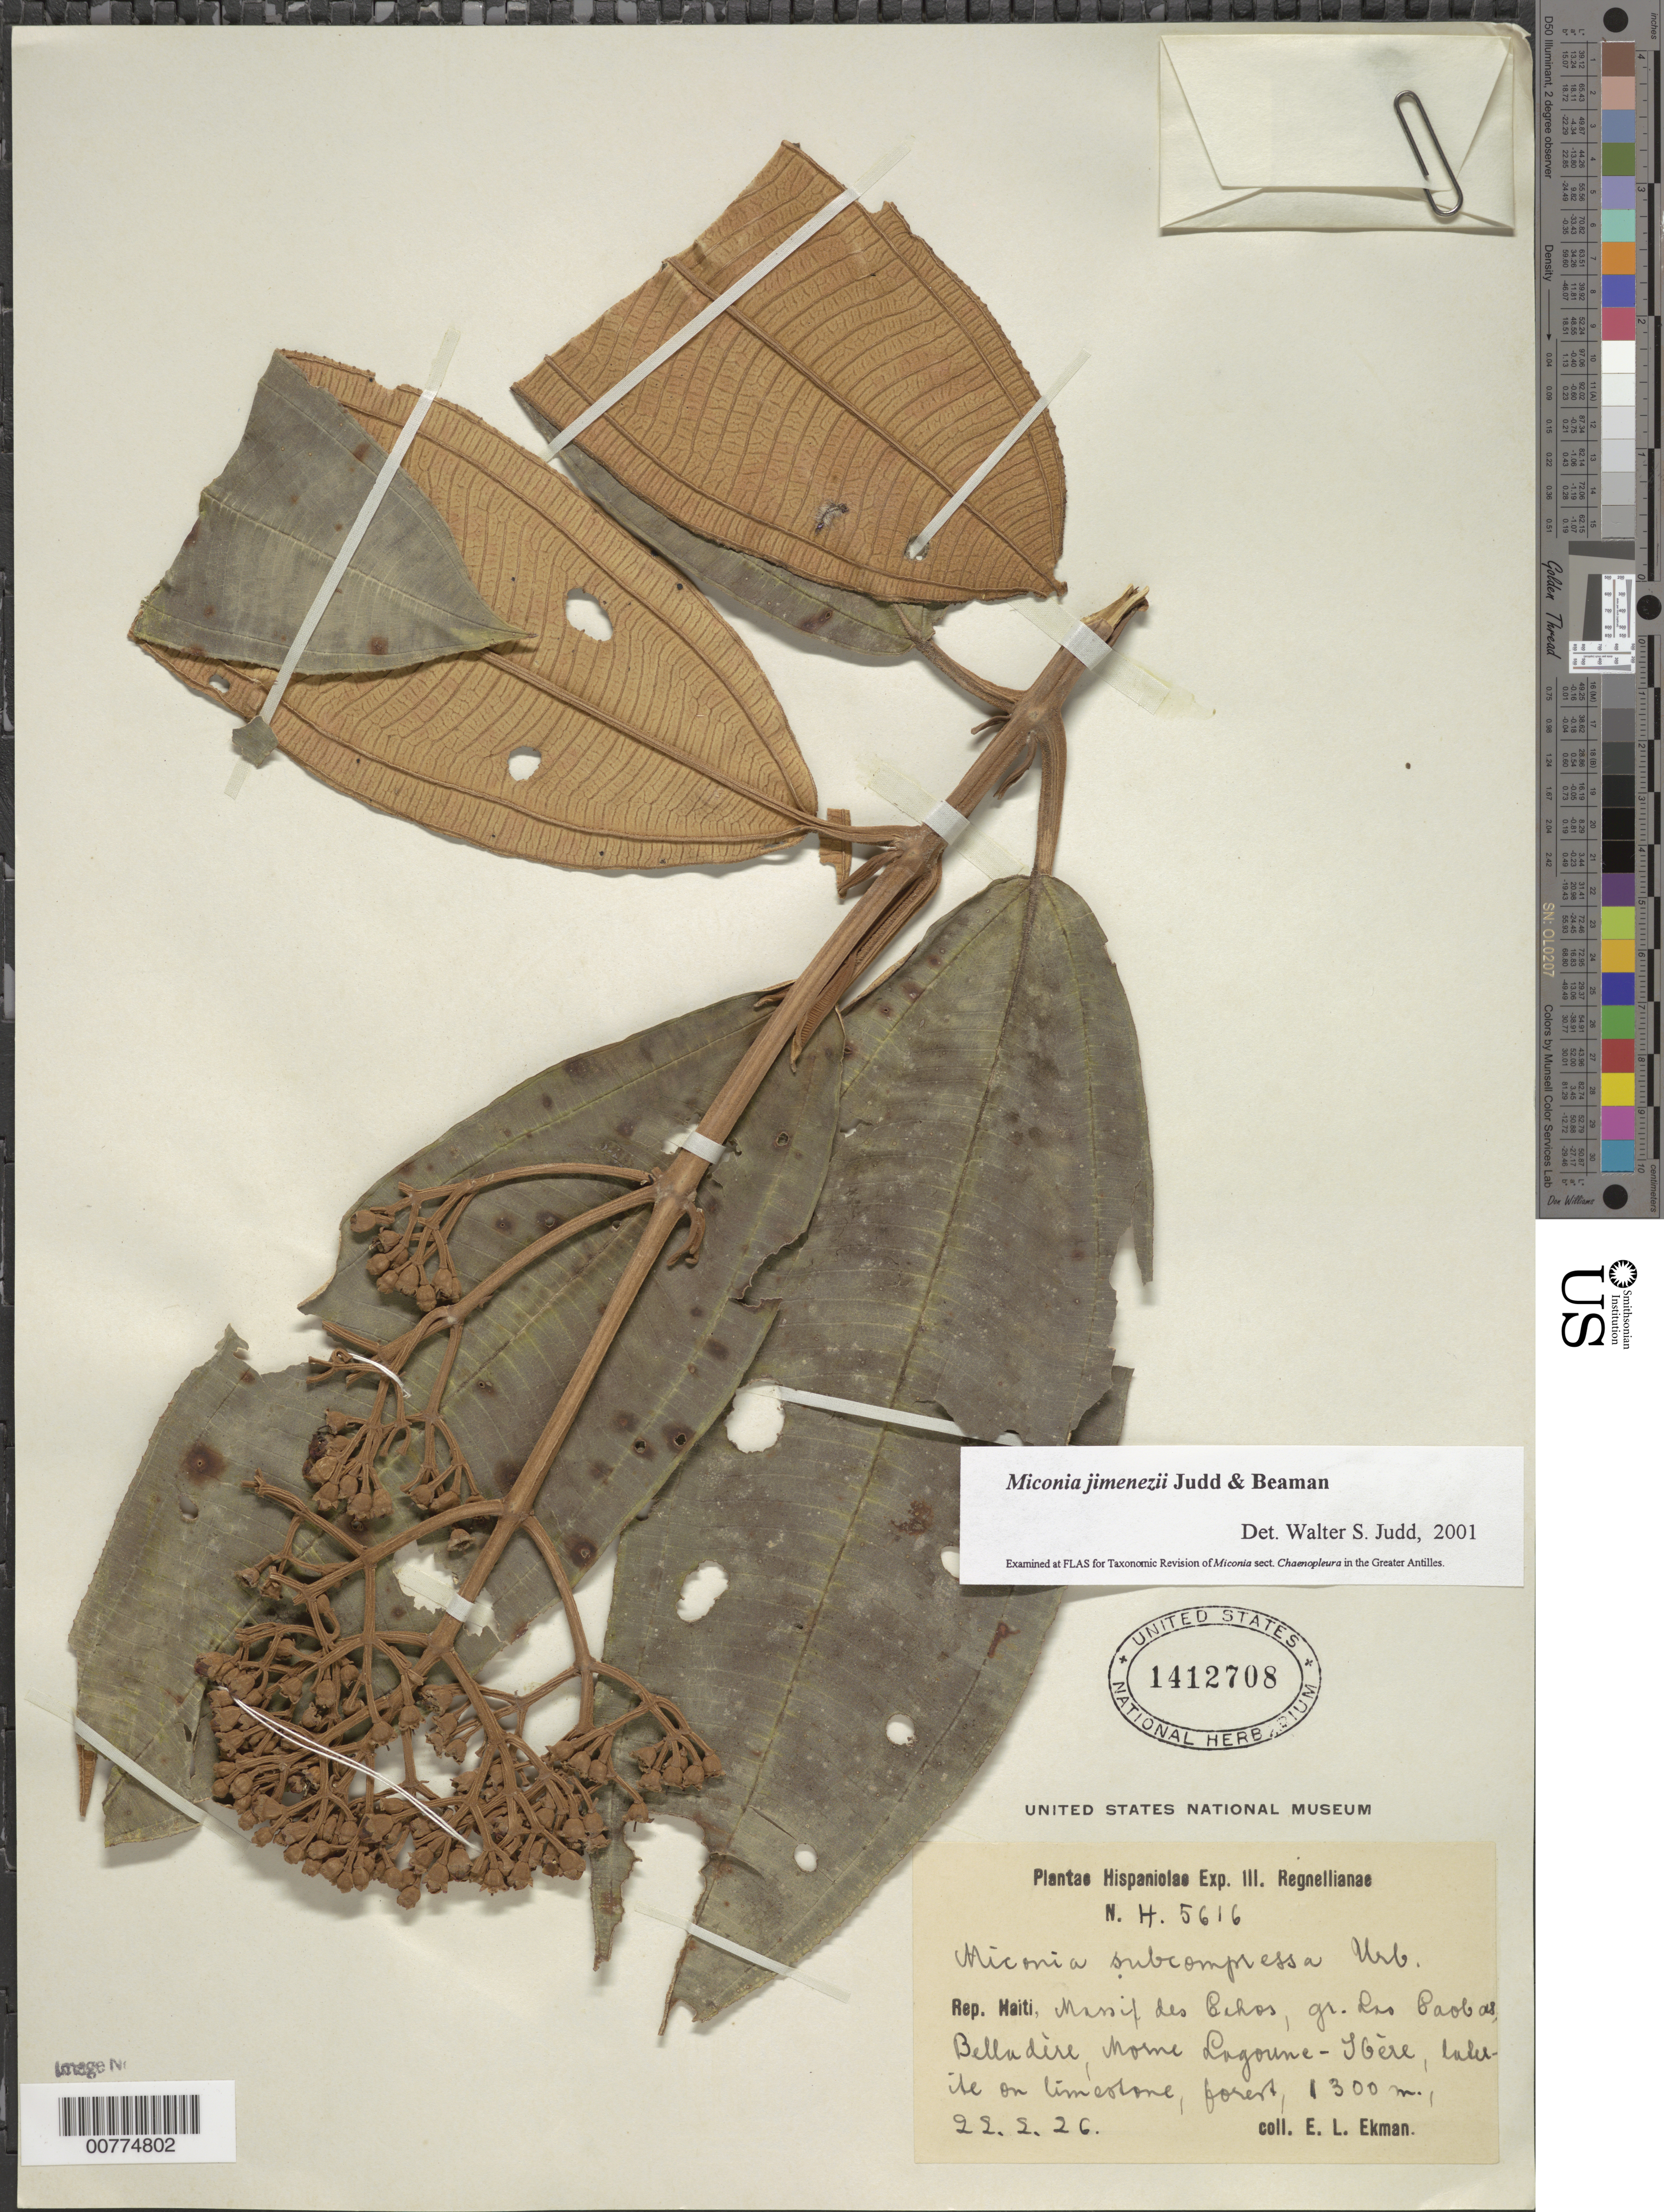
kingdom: Plantae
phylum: Tracheophyta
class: Magnoliopsida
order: Myrtales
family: Melastomataceae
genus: Miconia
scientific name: Miconia jimenezii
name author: Judd & R.S. Beaman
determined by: Judd, Walter S.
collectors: E. L. Ekman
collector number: H 5616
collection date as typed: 22 Feb 1926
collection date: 1926-02-22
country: Haiti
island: Hispaniola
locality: Massif des Cahos, gr. Las Caobas, Belladère, Morne Lagoune-Ibère.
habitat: Forest, laterite on limestone.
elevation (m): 1300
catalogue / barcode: US 1412708